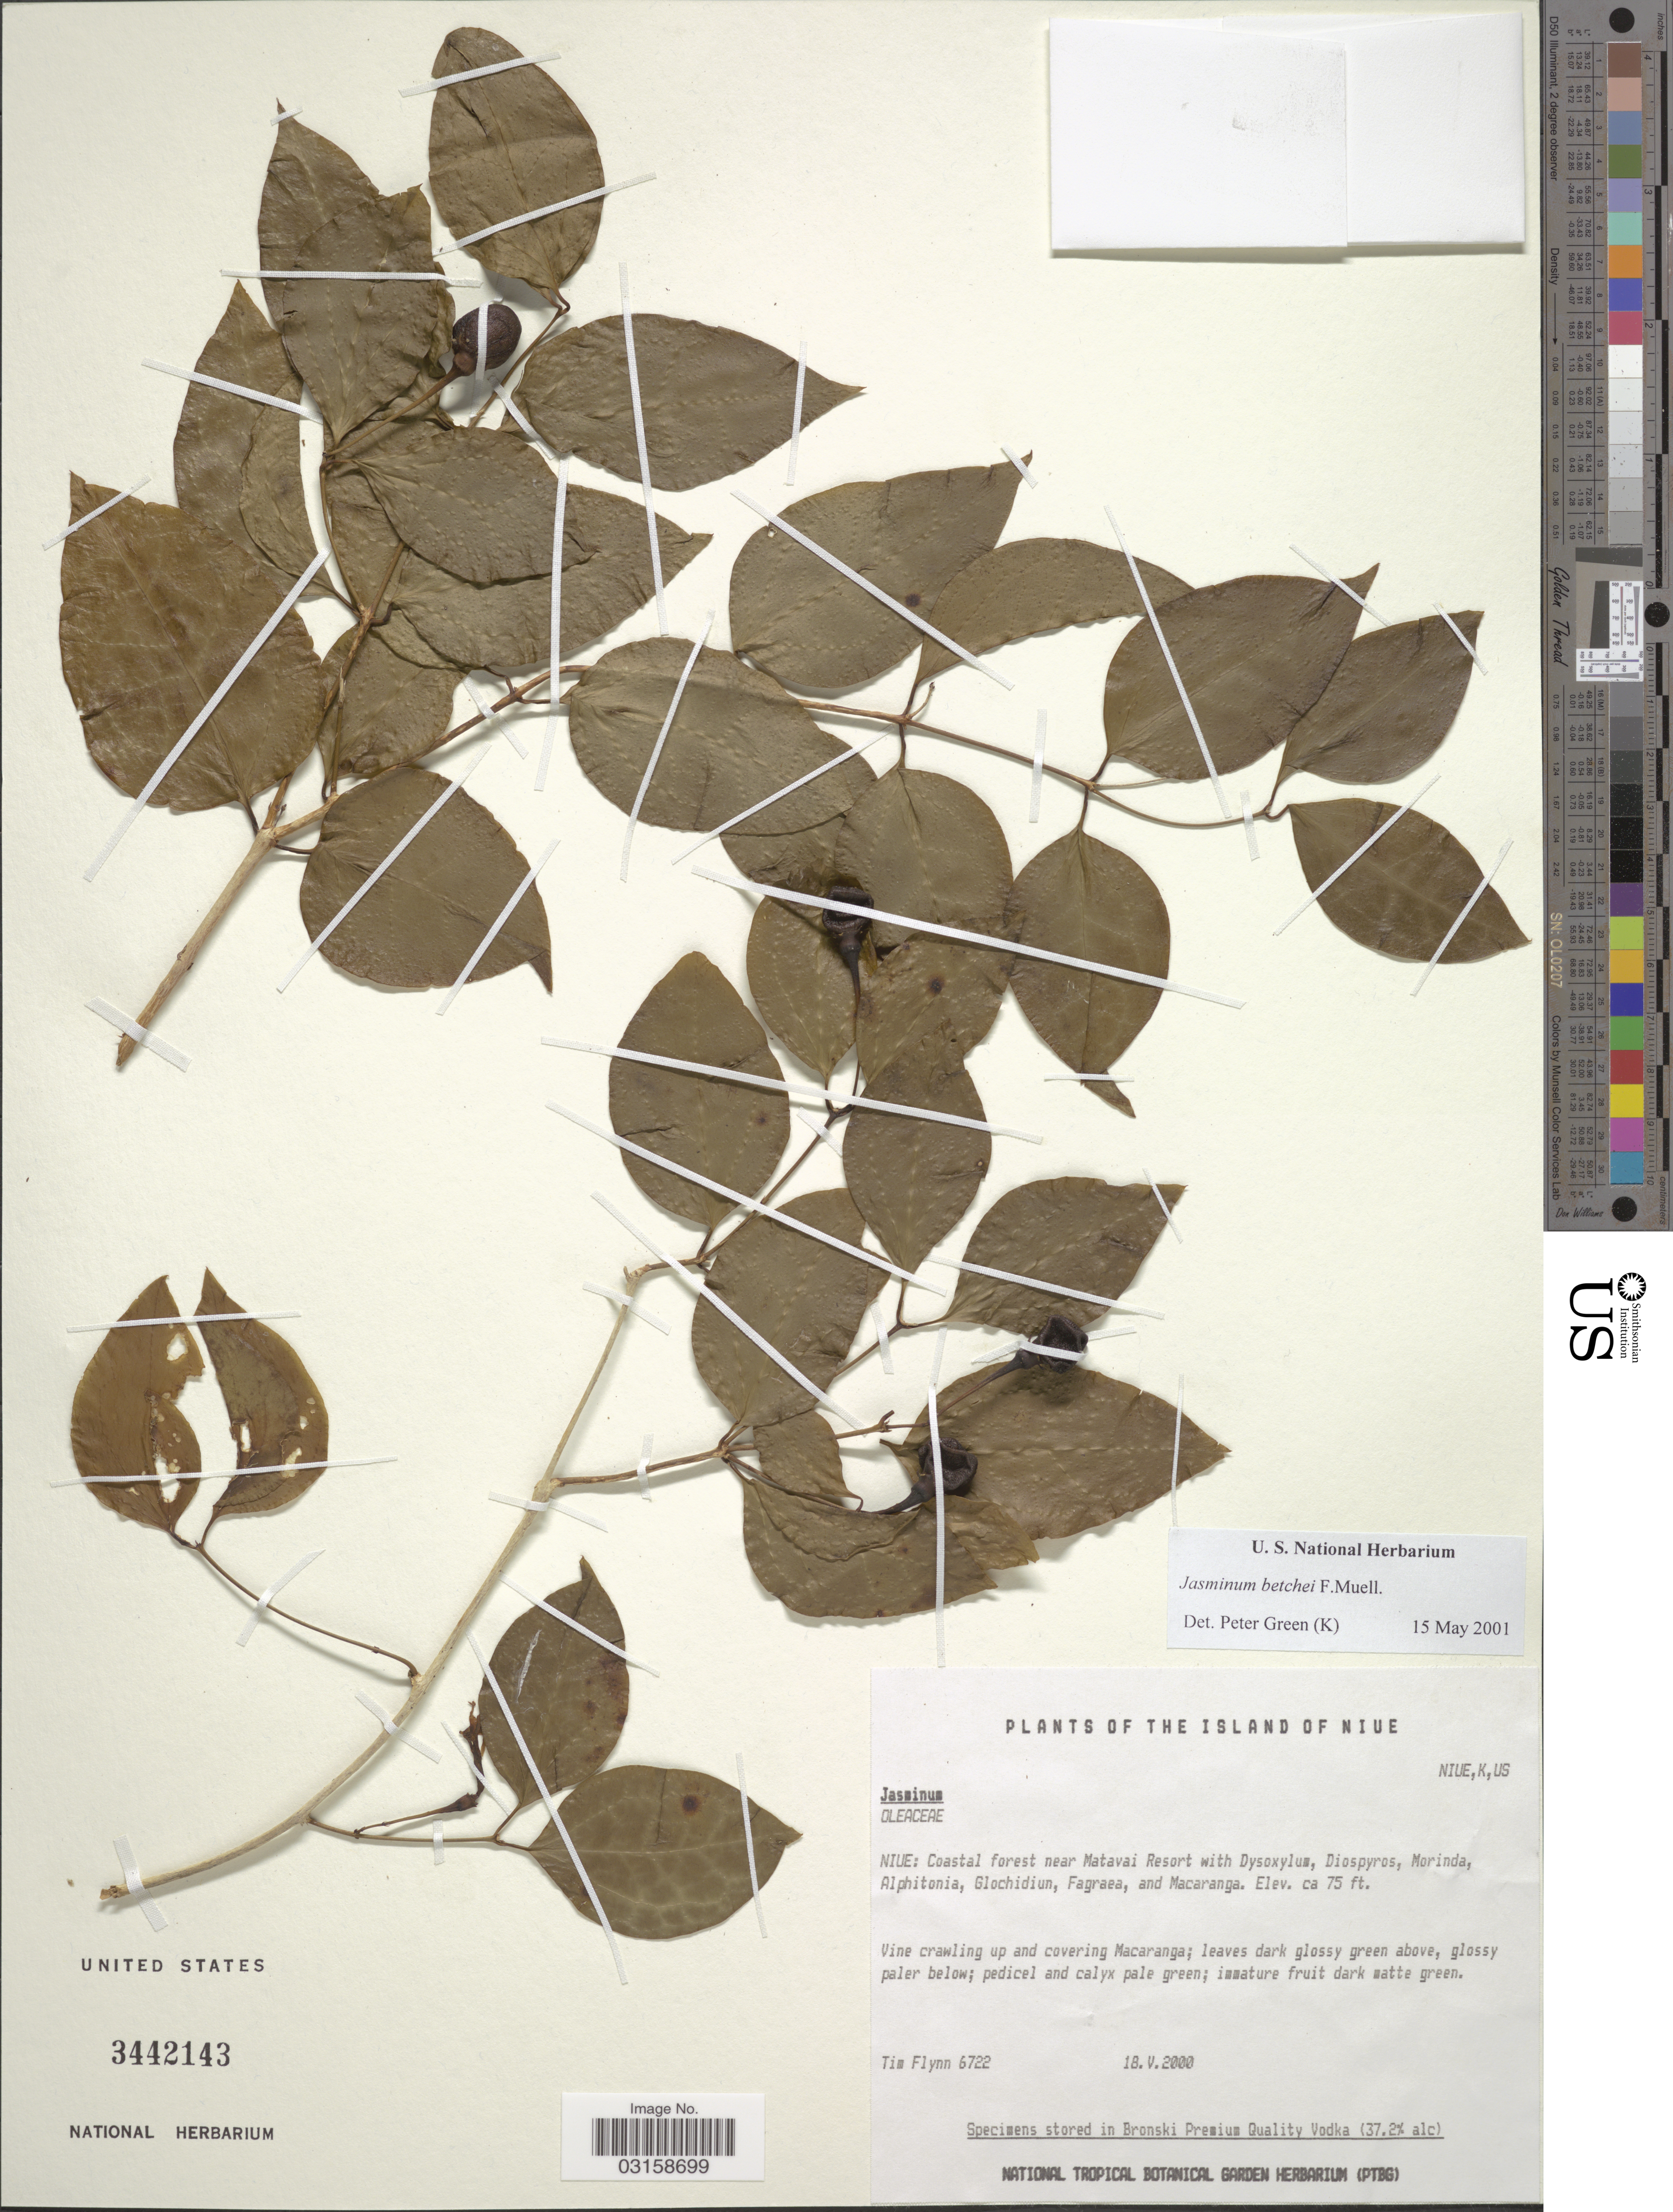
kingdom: Plantae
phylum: Tracheophyta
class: Magnoliopsida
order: Lamiales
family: Oleaceae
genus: Jasminum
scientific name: Jasminum betchei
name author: F. Muell.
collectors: T. Flynn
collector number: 6722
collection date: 2000-05-18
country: Niue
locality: Coastal forest near Matavai Resort.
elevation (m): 23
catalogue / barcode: US 3442143